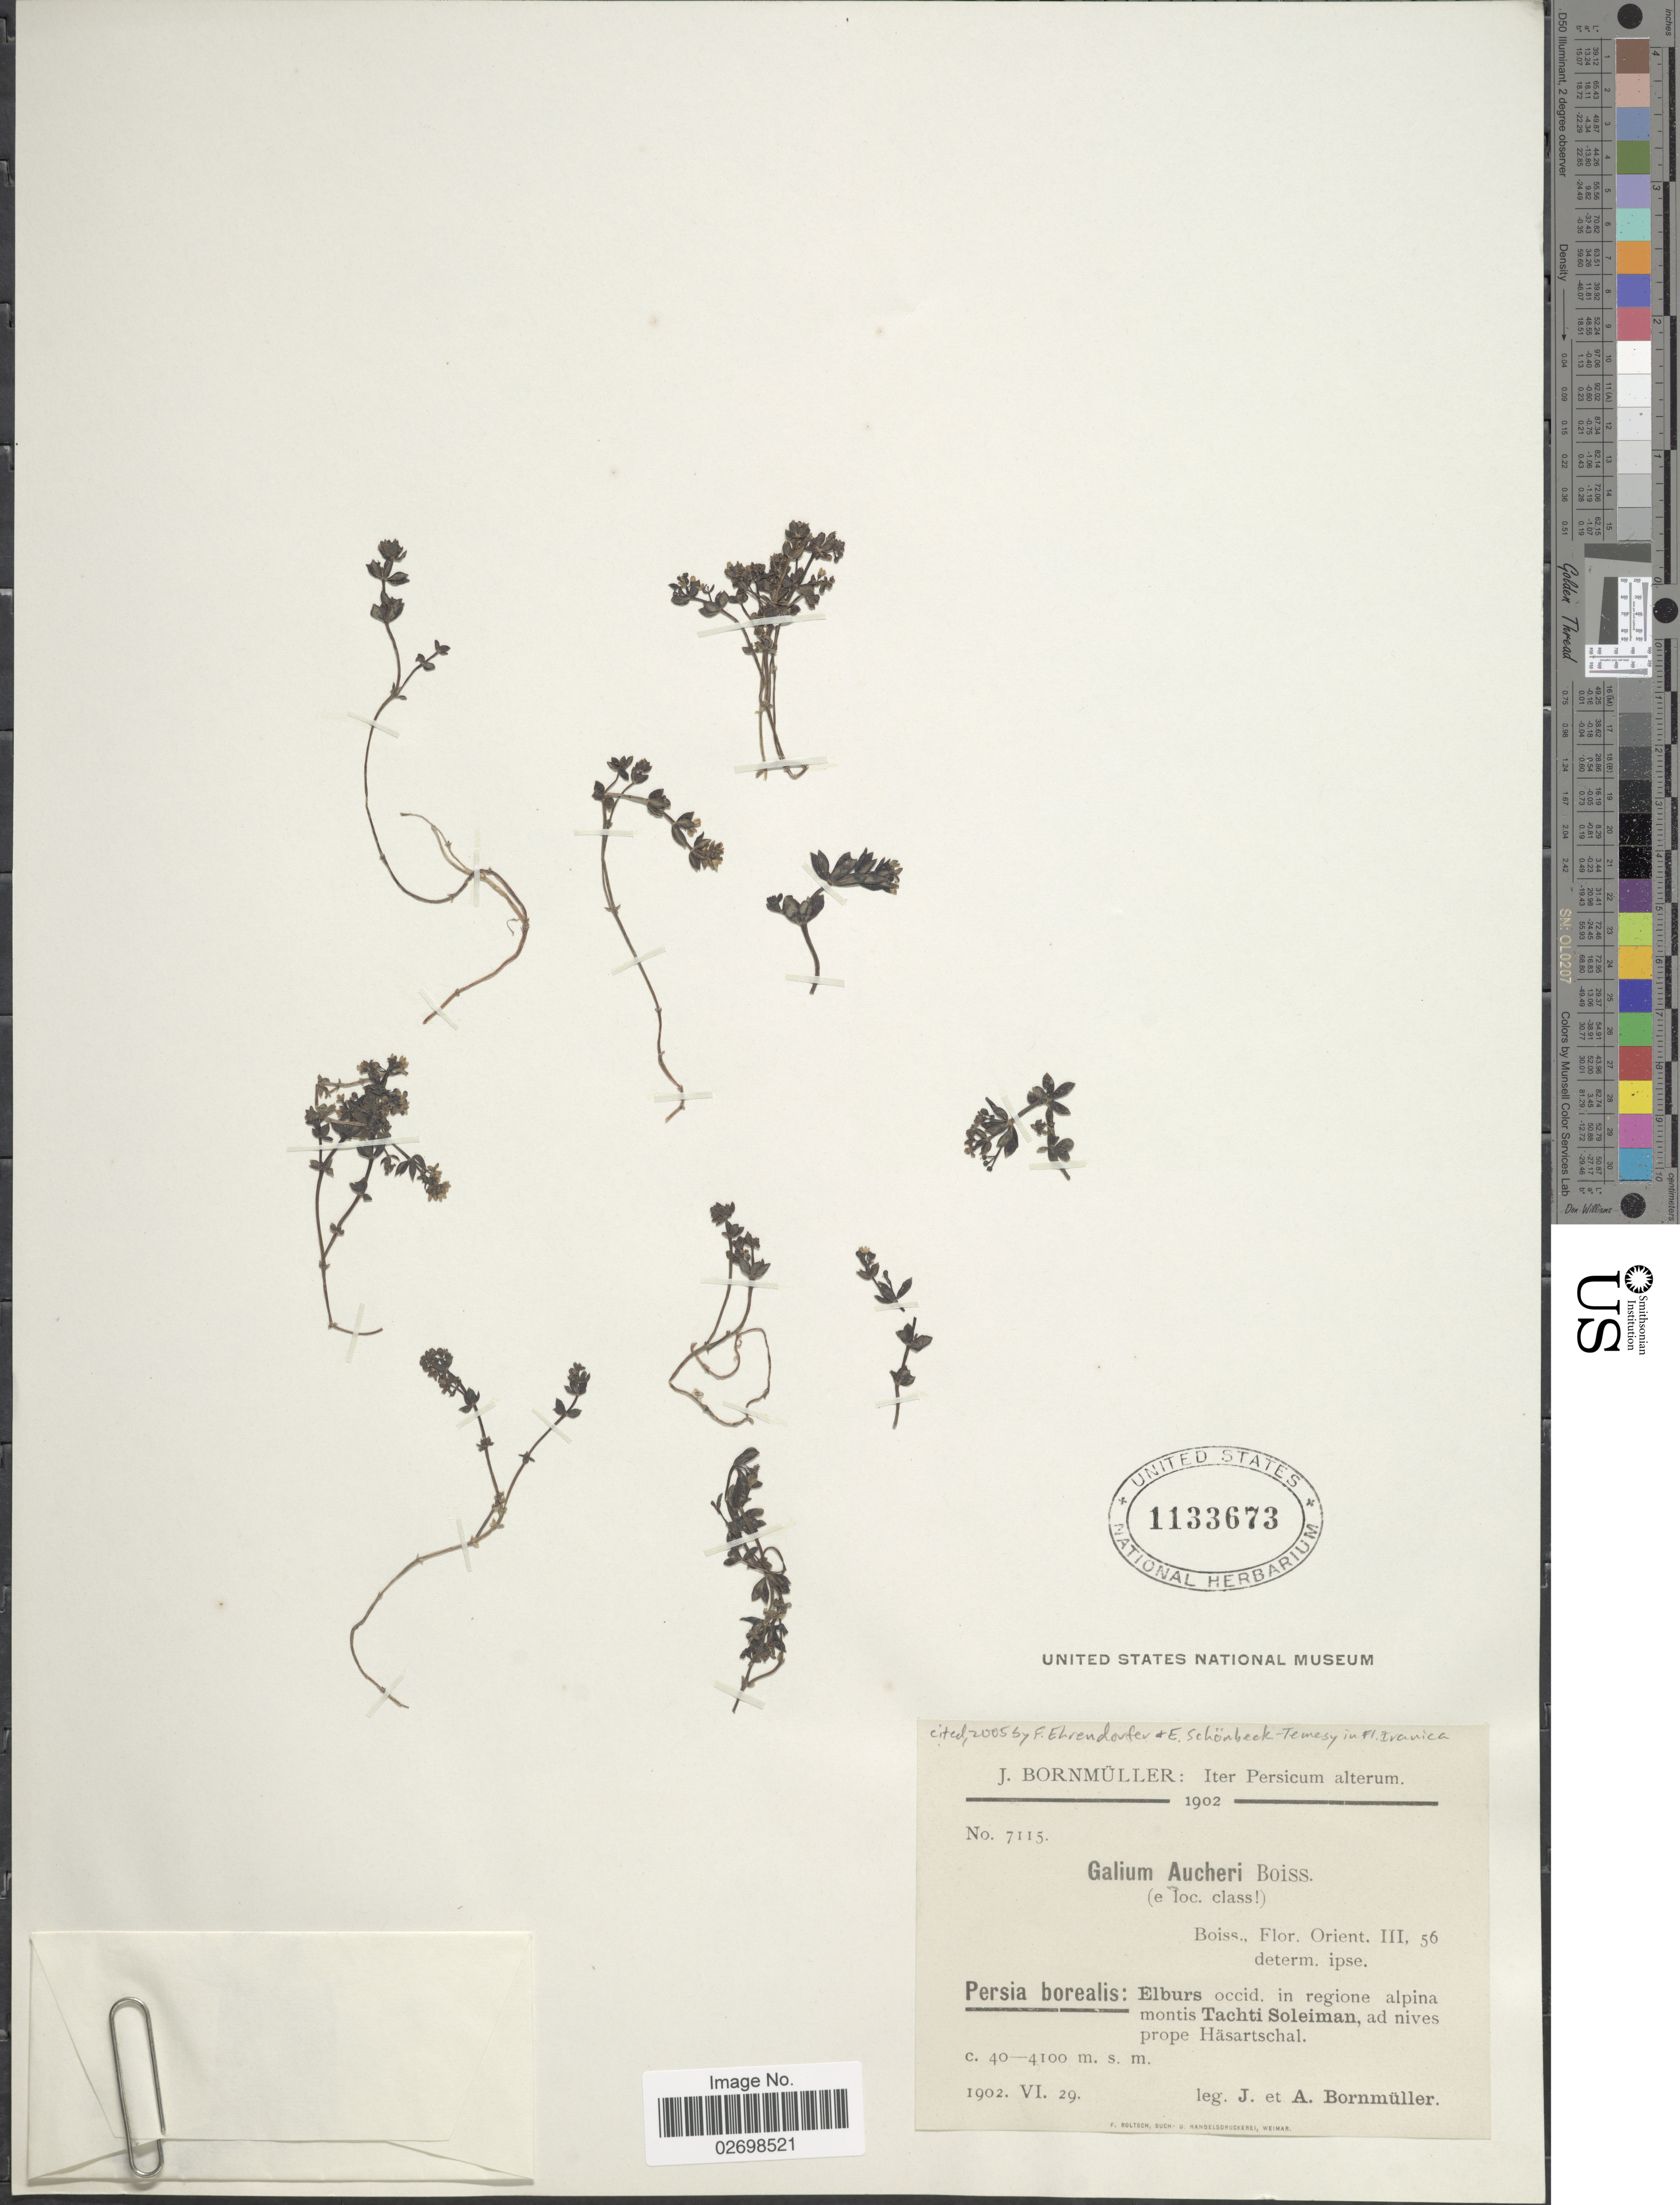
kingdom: Plantae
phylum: Tracheophyta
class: Magnoliopsida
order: Gentianales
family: Rubiaceae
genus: Galium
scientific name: Galium aucheri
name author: Boiss.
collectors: J. Bornmüller & A. Bornmüller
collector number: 7115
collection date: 1902-06-29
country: Iran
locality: Persicum alterum, Persia borealis: Elburs occid. in regione alpina montis Tachti Soleiman, ad nives prope Hasartschal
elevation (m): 40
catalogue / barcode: US 1133673